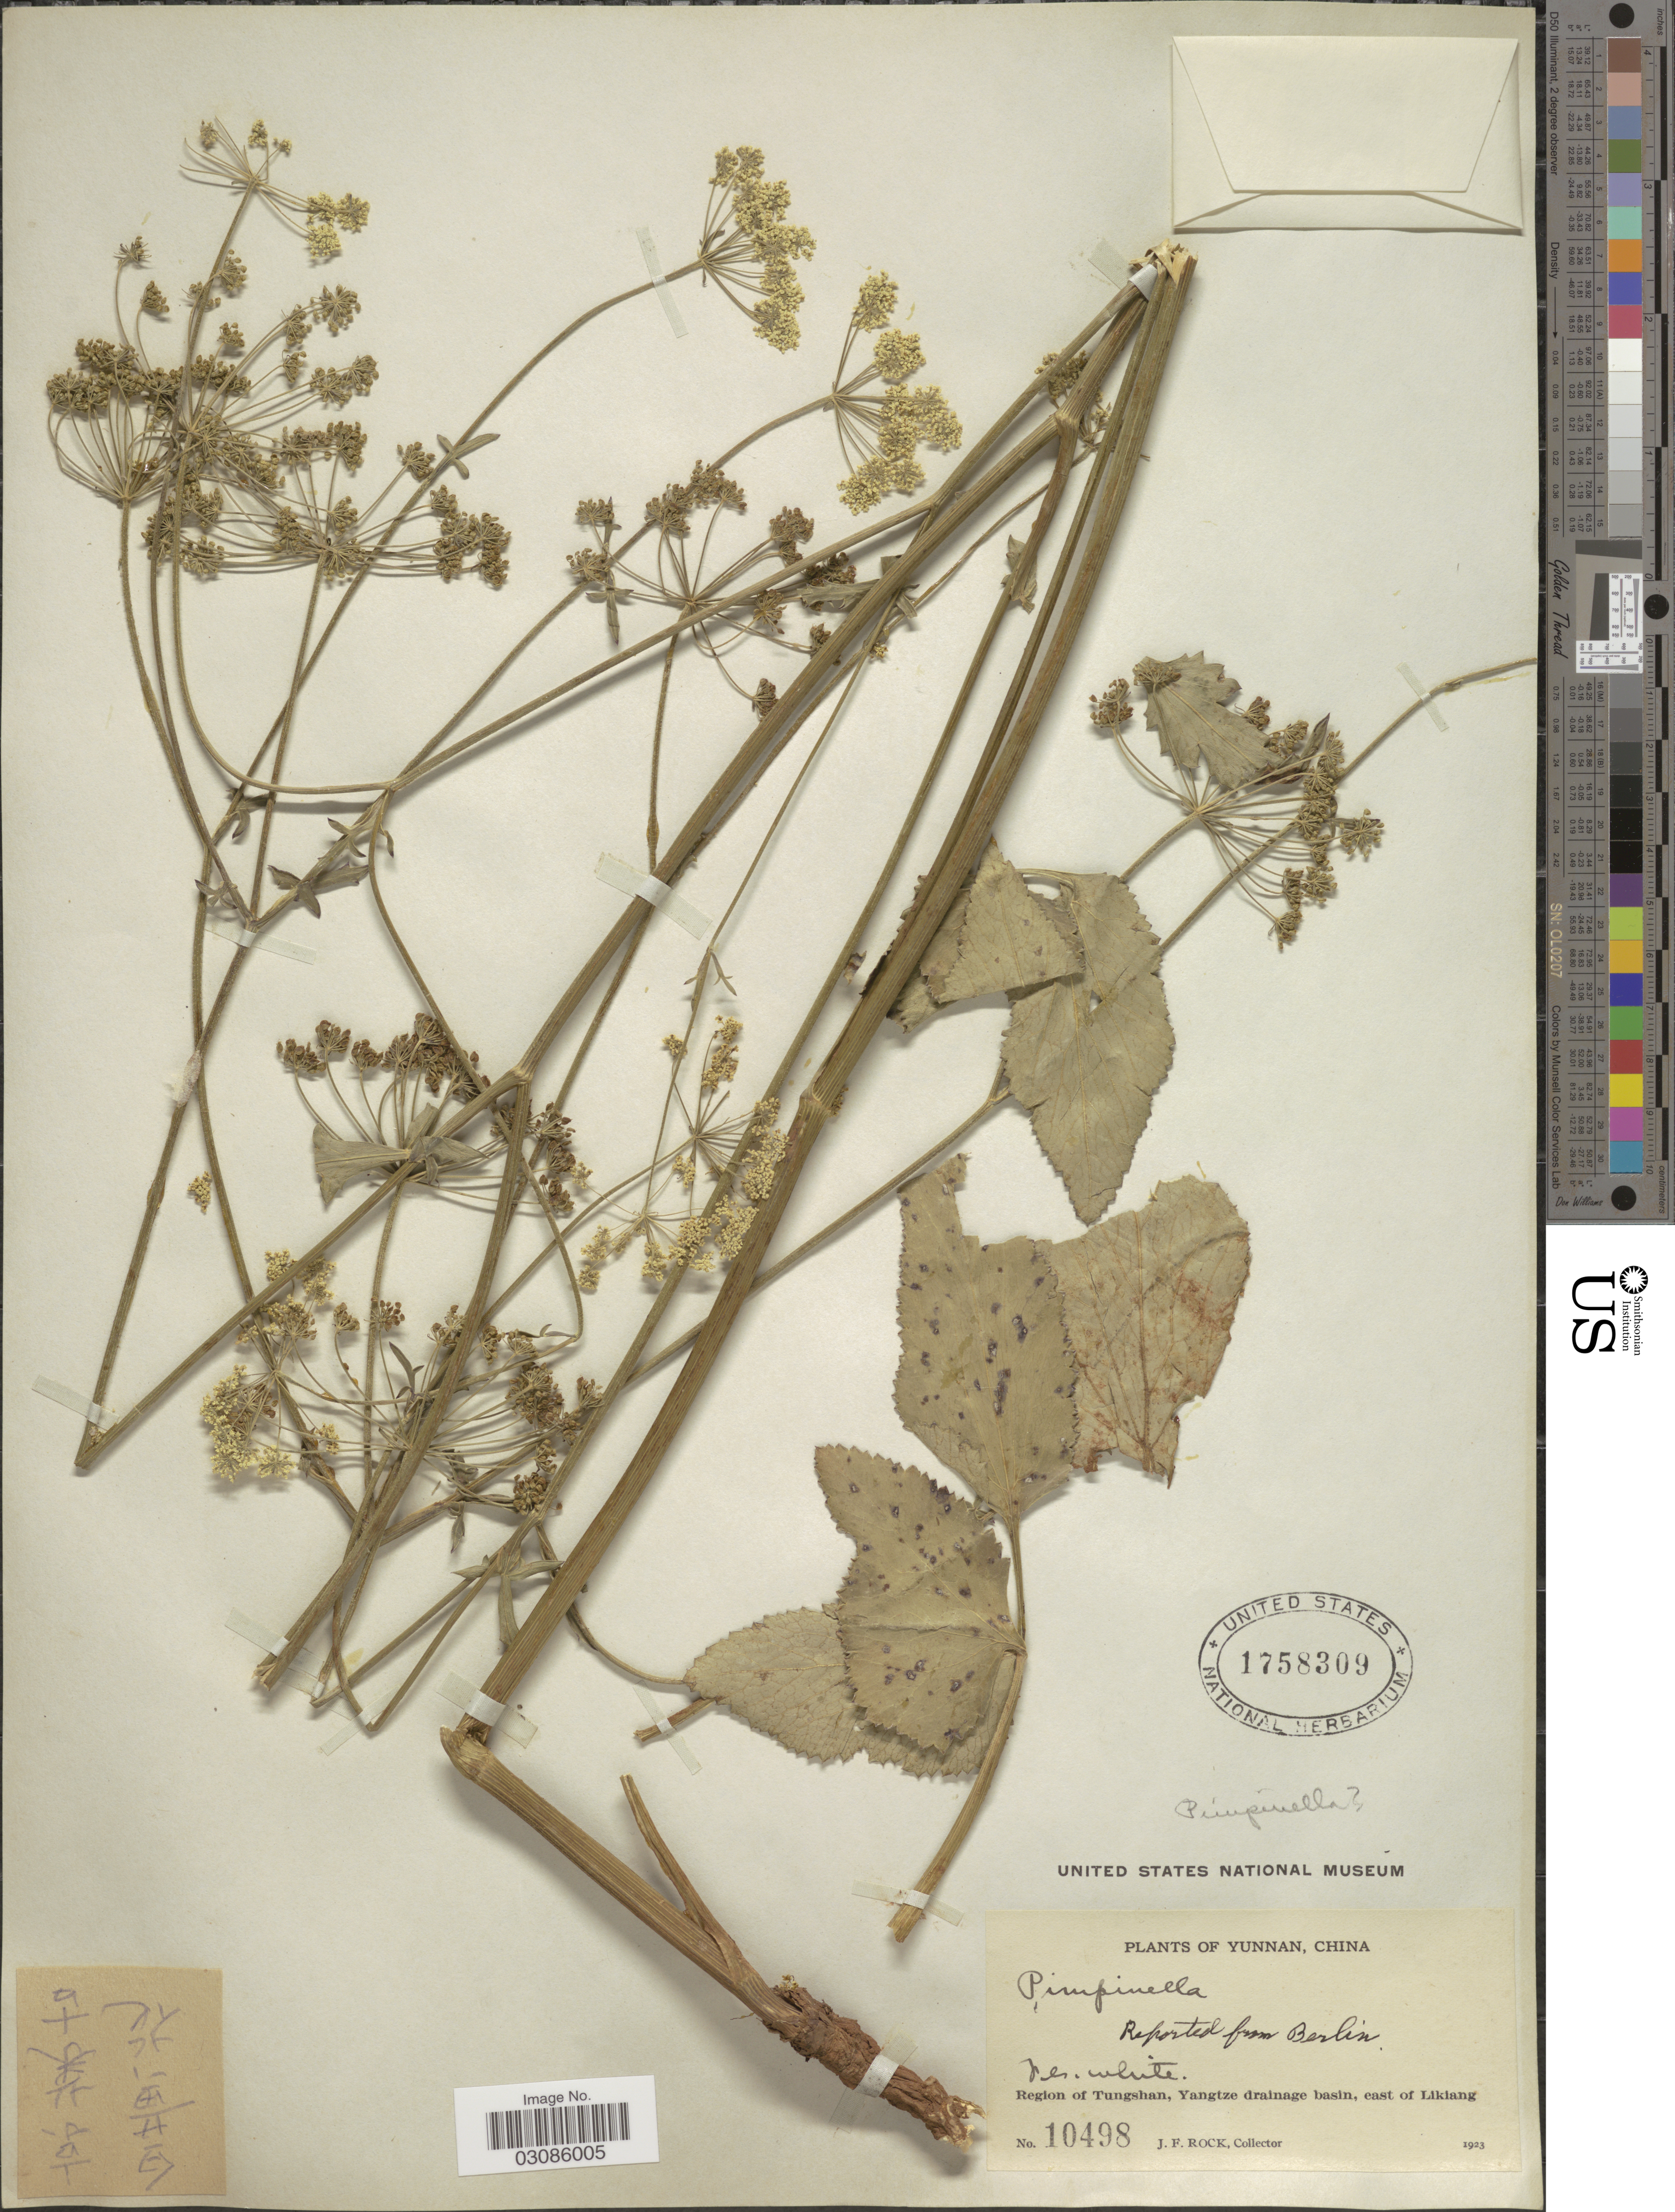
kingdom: Plantae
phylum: Tracheophyta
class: Magnoliopsida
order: Apiales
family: Apiaceae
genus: Pimpinella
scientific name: Pimpinella sp.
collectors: J. Rock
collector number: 10498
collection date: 1923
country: China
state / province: Yunnan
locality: Region of Tungshan, Yangtze drainage basin, east of Likiang.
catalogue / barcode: US 1758309